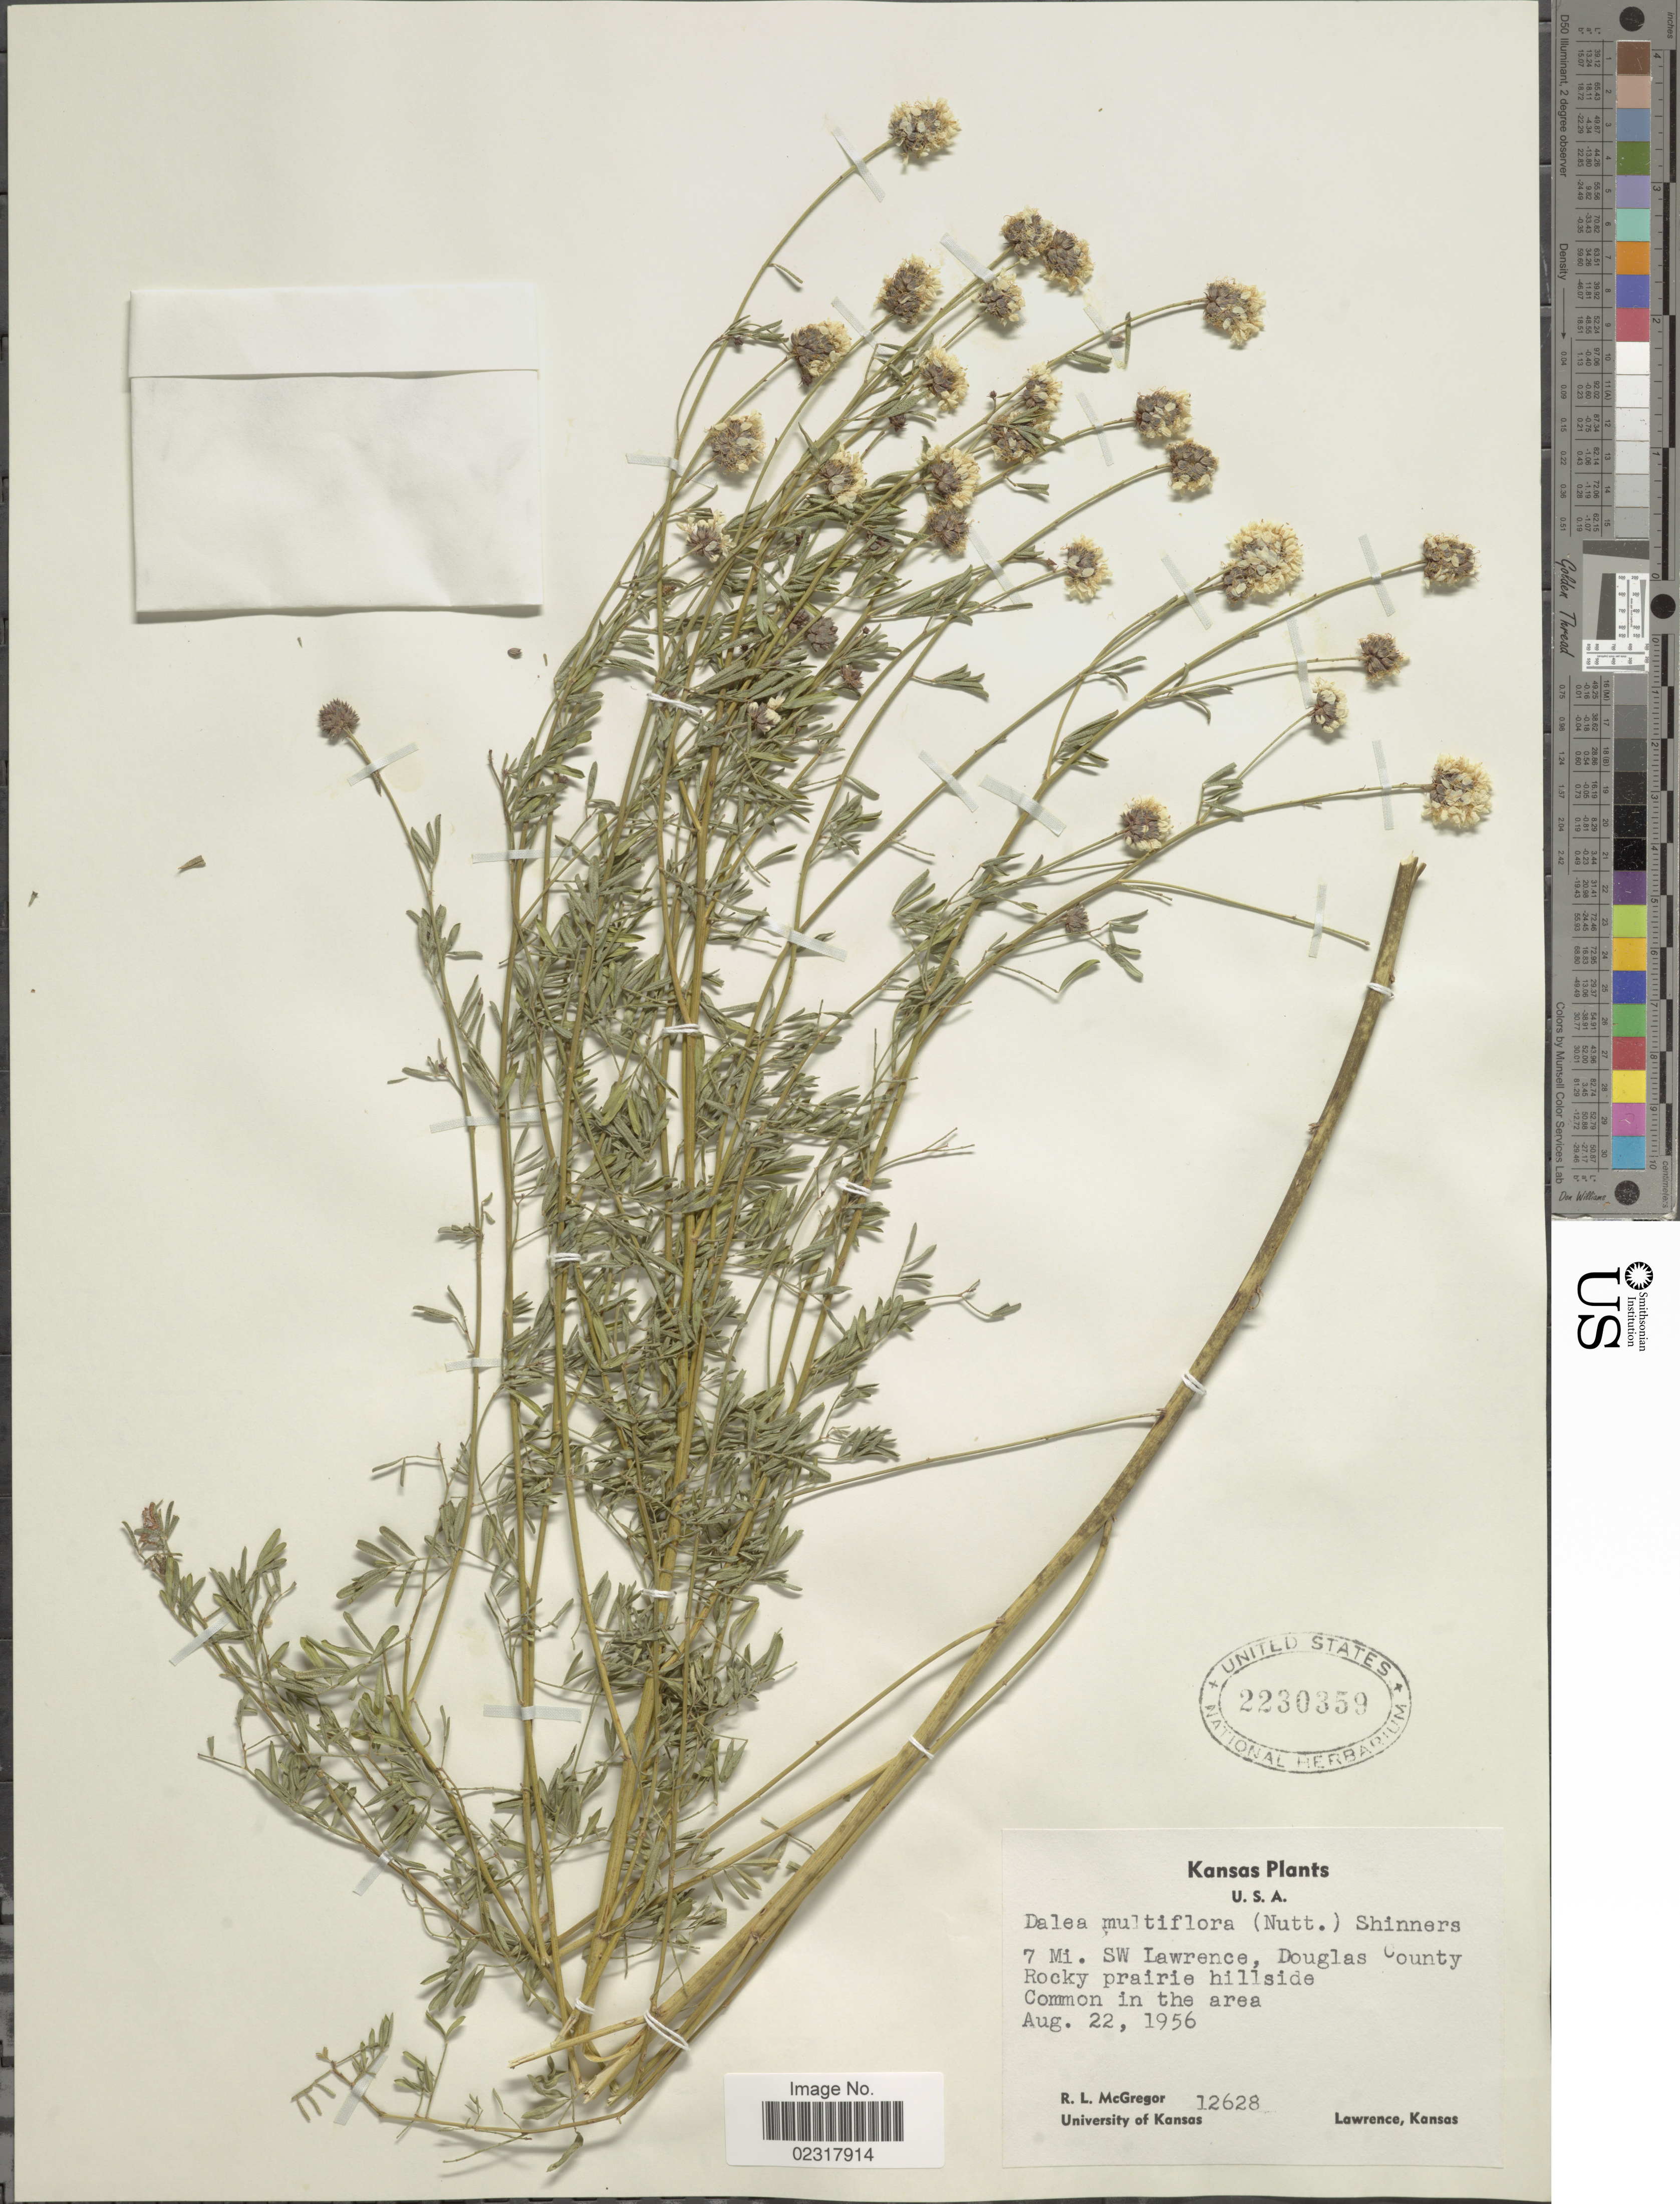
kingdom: Plantae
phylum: Tracheophyta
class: Magnoliopsida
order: Fabales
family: Fabaceae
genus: Dalea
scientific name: Dalea multiflora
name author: (Nutt.) Shinners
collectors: R. McGregor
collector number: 12628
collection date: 1956-08-22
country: United States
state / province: Kansas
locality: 7 mi. SW Lawrence, Douglas County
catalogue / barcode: US 2230359